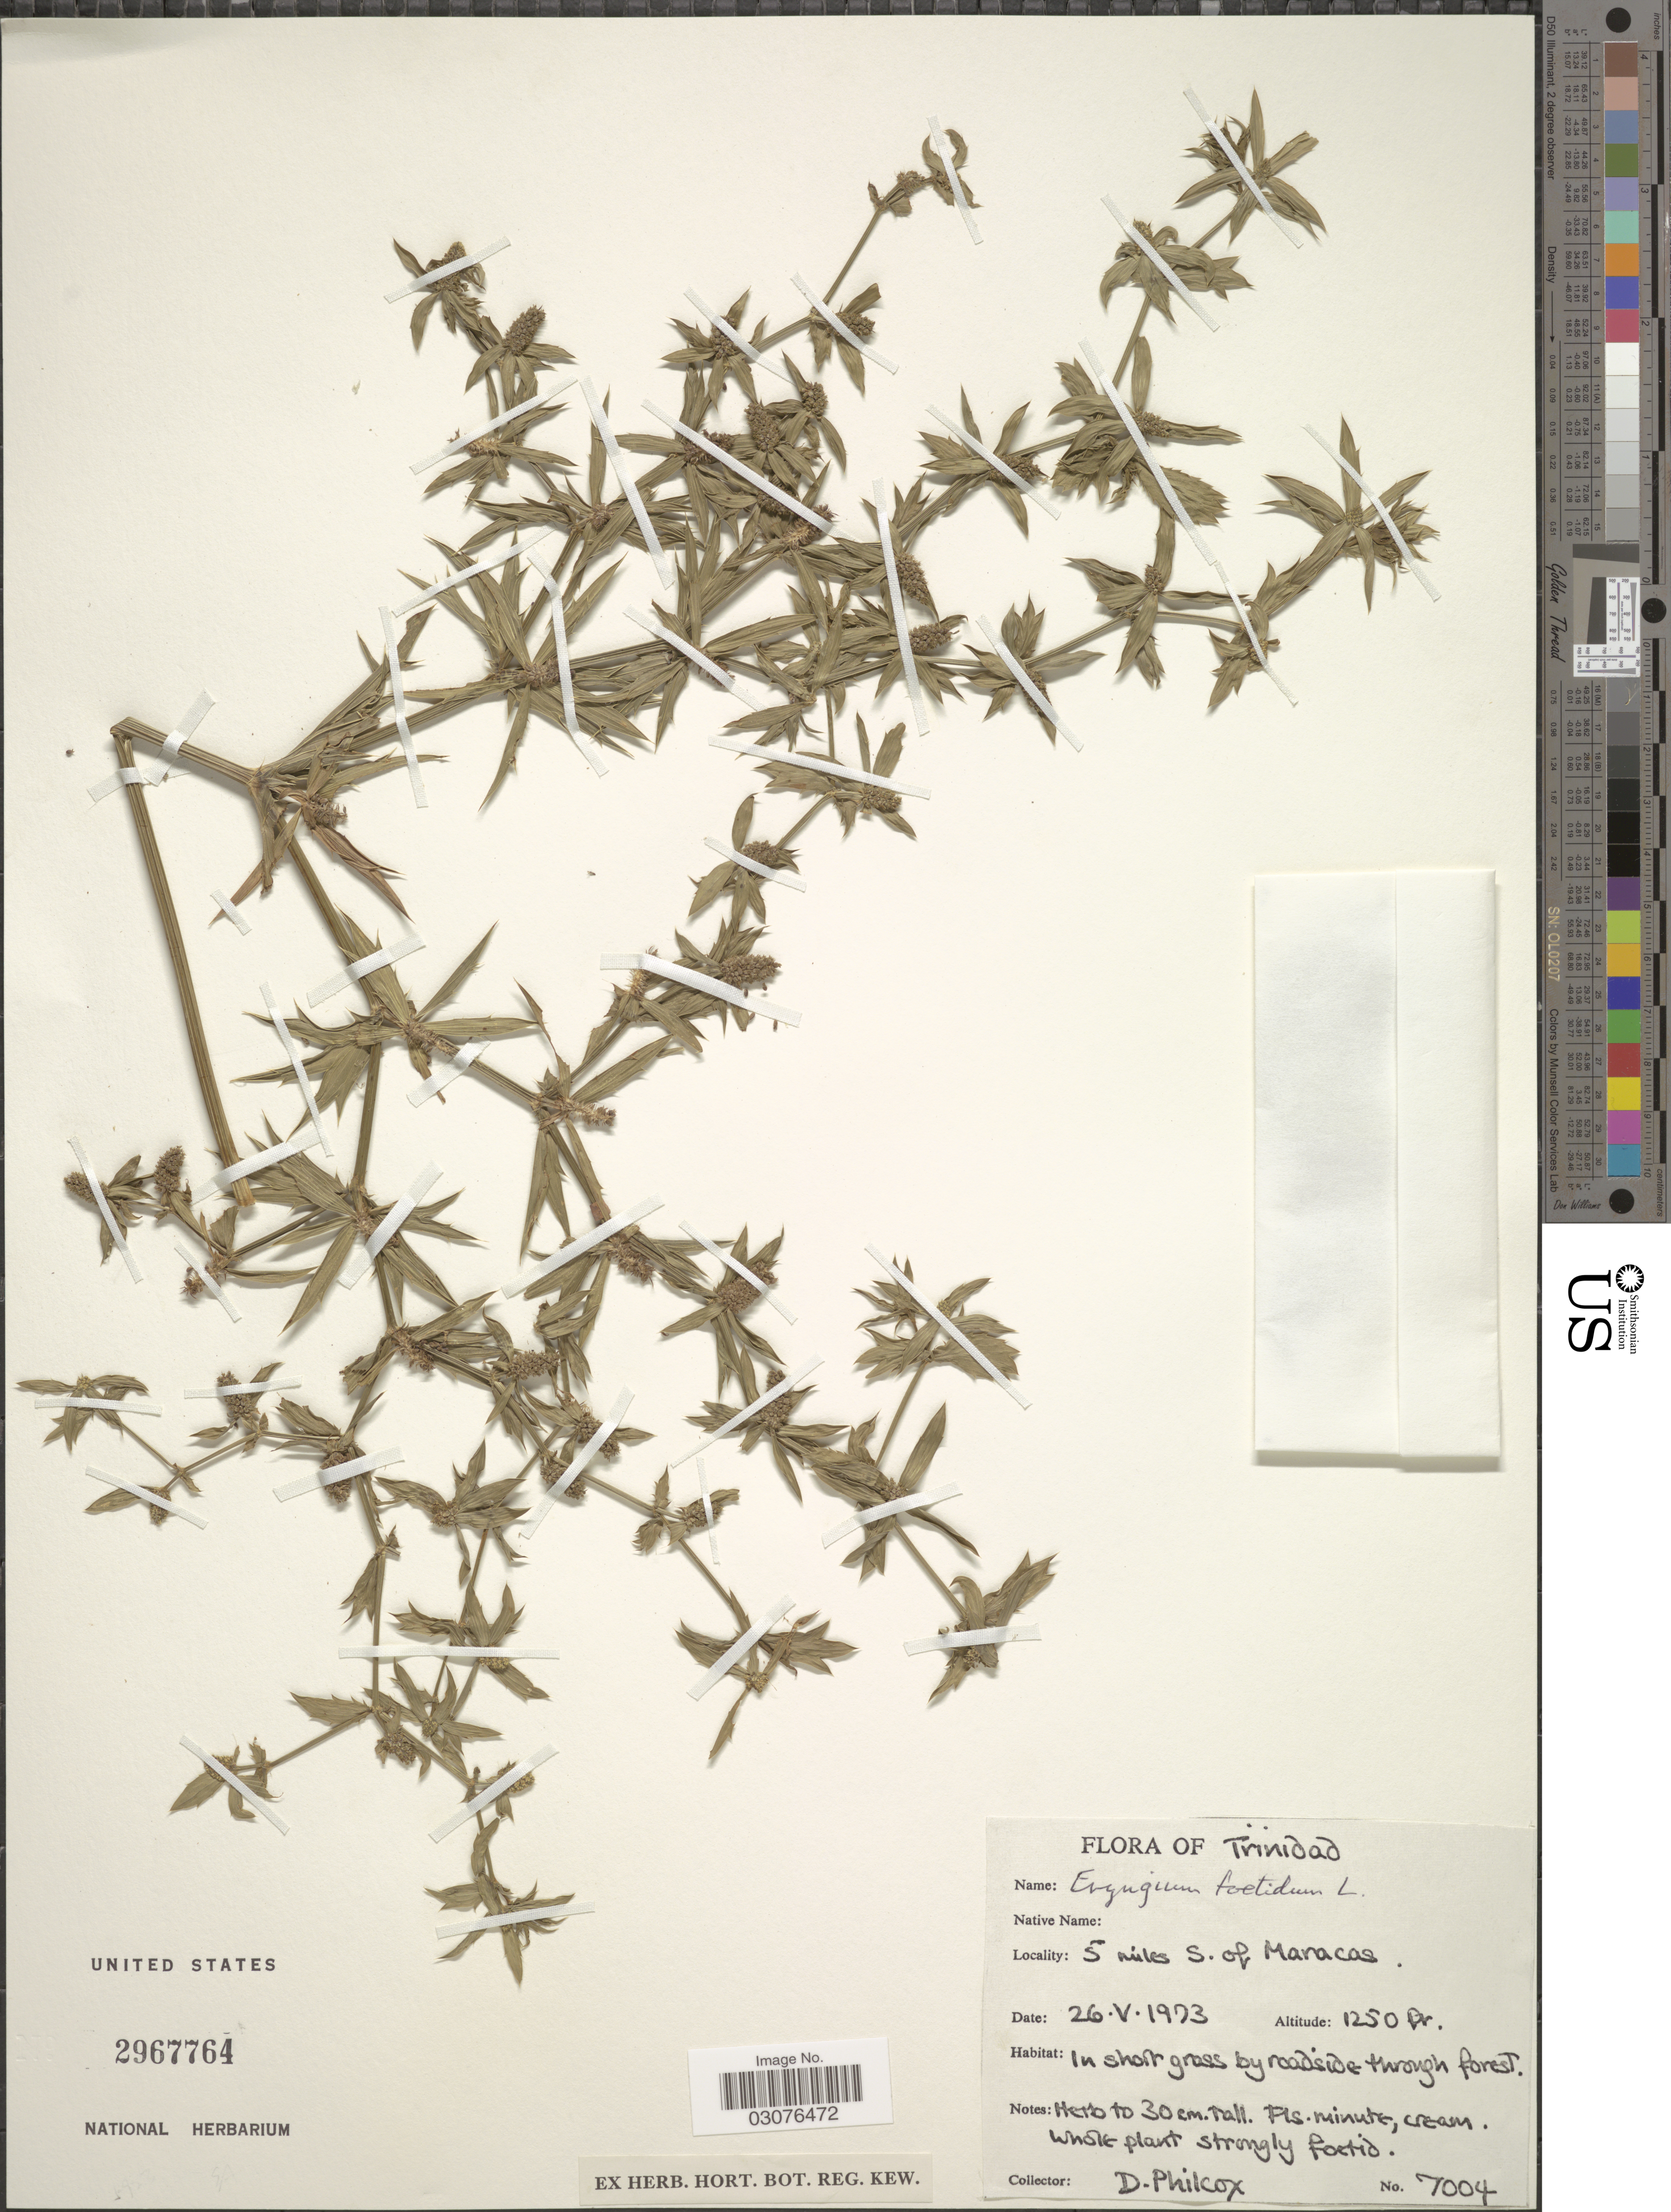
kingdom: Plantae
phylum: Tracheophyta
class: Magnoliopsida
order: Apiales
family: Apiaceae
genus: Eryngium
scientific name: Eryngium foetidum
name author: L.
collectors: D. Philcox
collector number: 7004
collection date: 1973-05-26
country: Trinidad and Tobago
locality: Trinidad. 5 miles S. of Maracas.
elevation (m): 381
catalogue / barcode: US 2967764